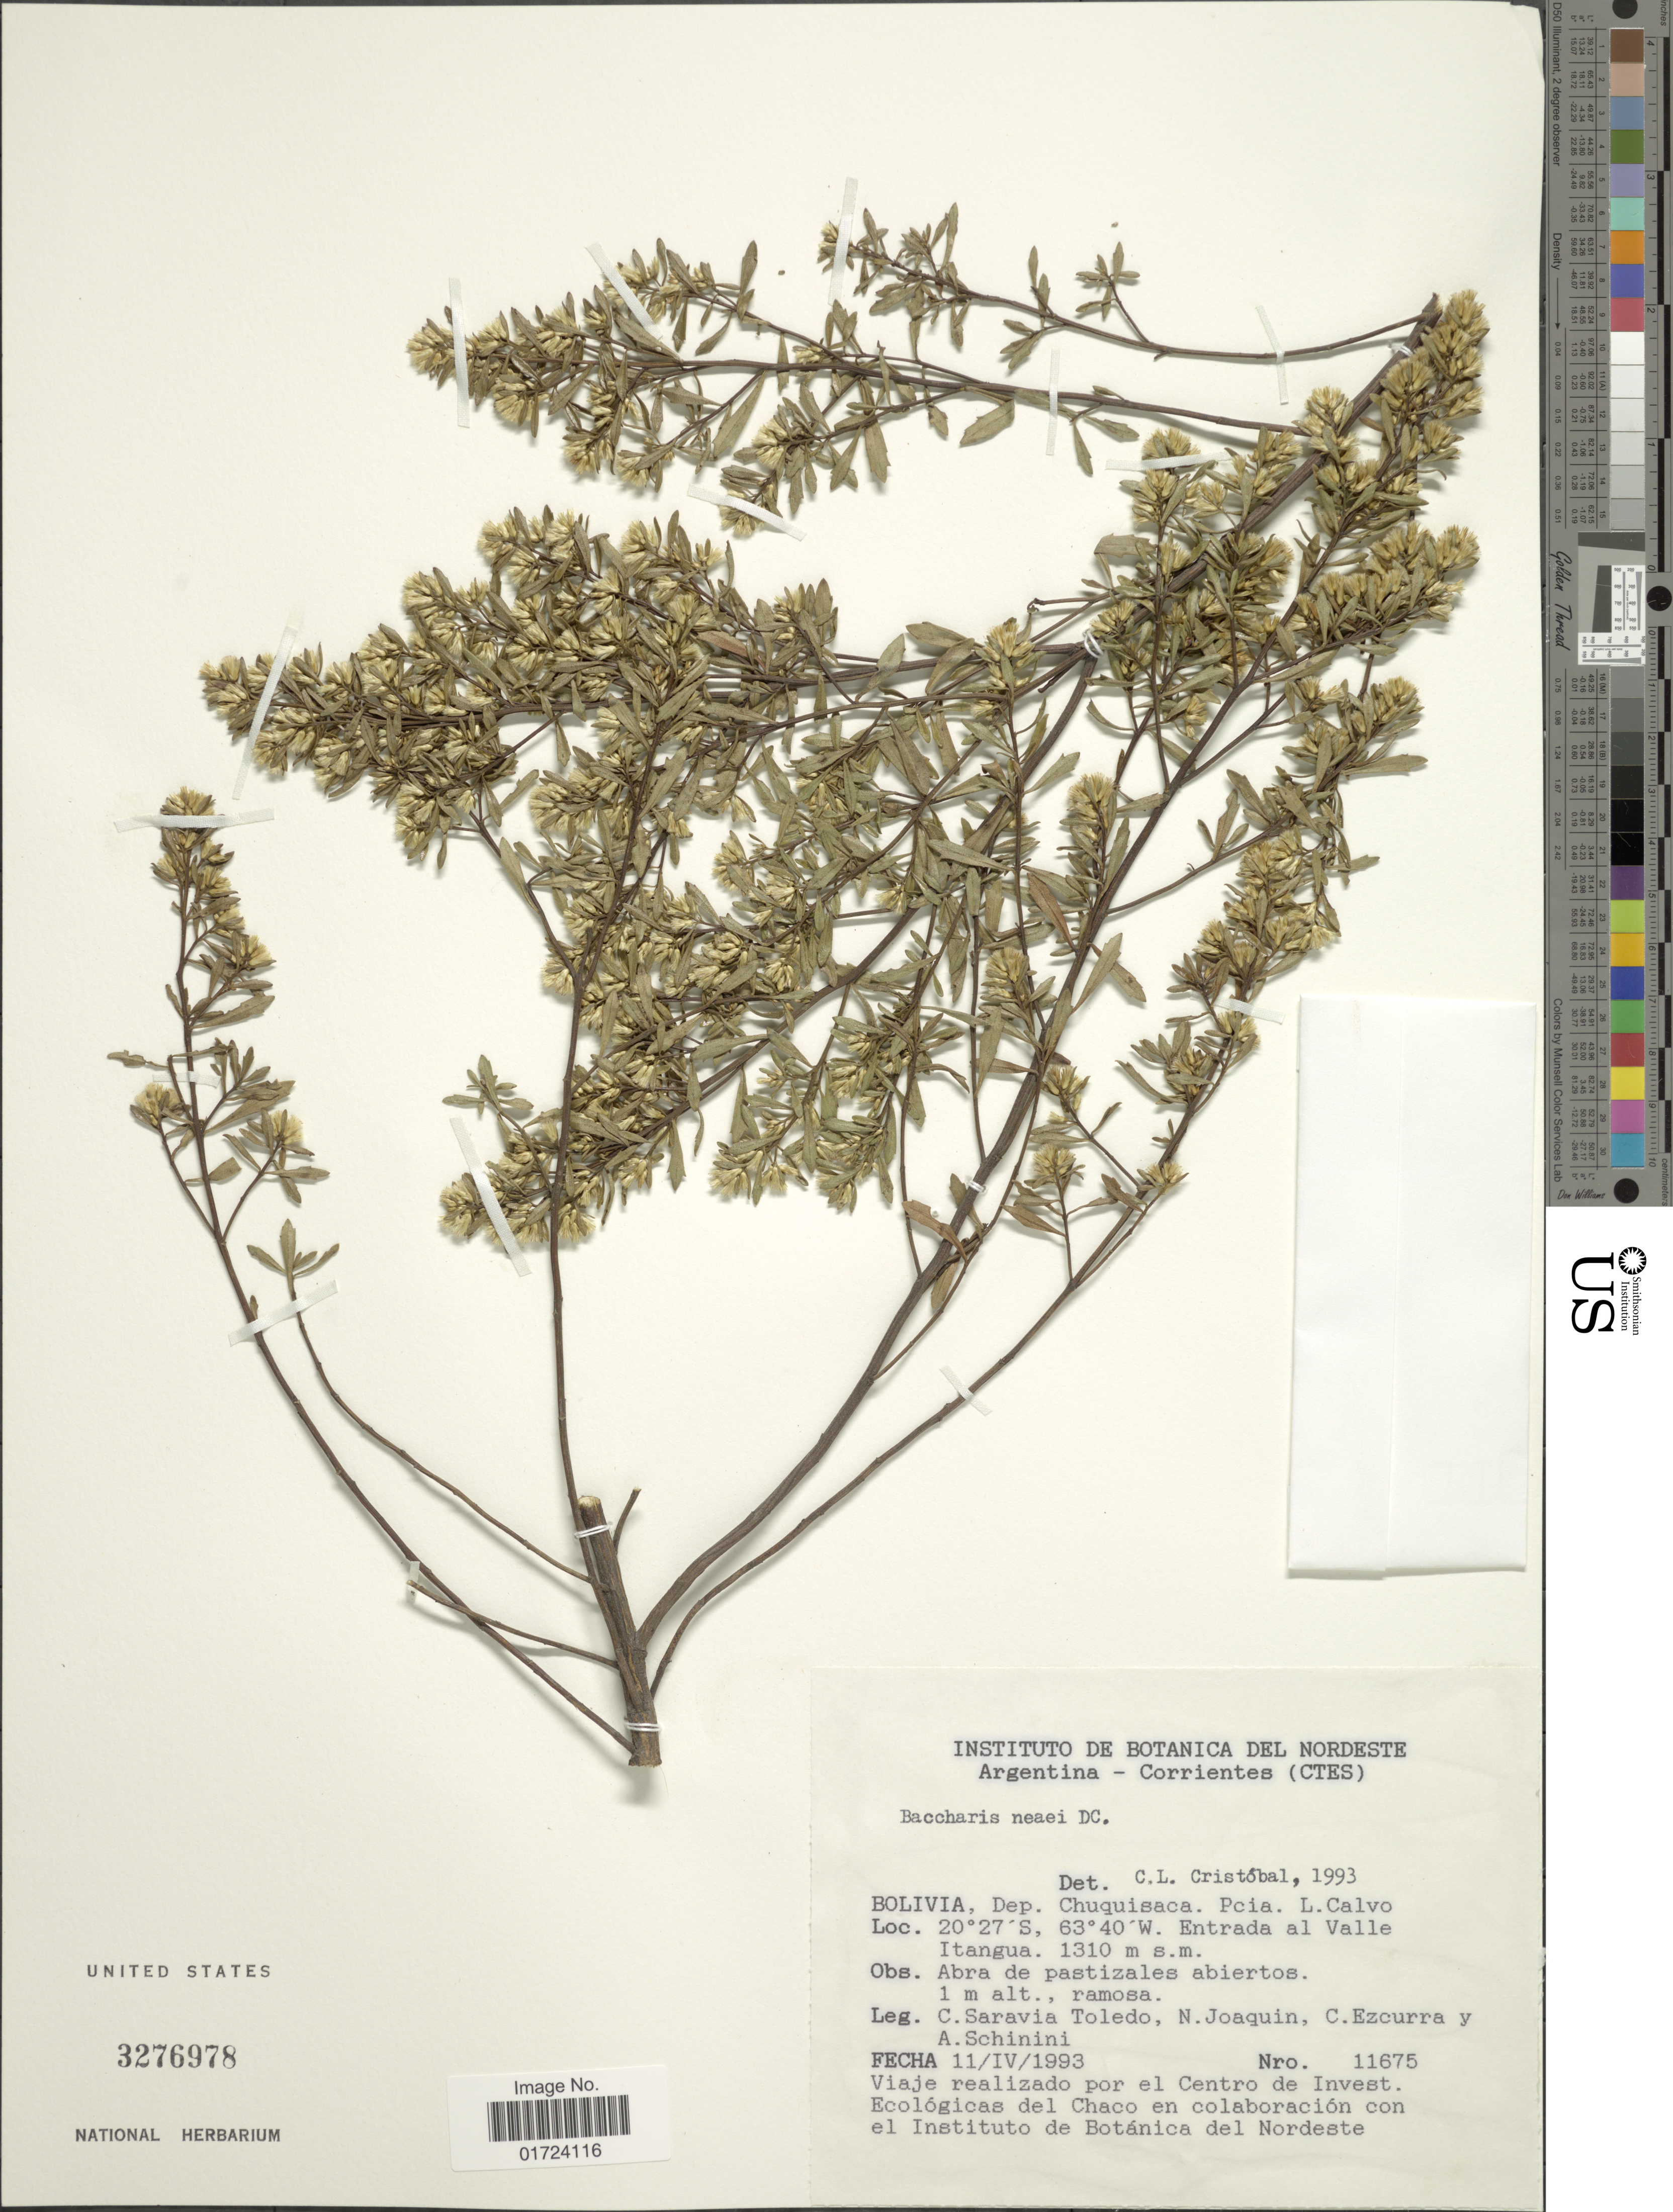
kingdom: Plantae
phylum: Tracheophyta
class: Magnoliopsida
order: Asterales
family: Asteraceae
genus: Baccharis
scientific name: Baccharis sp.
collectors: C. Saravia T., N. Joaquin, C. Ezcurra & A. Schinini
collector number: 11675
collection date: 1993-04-11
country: Bolivia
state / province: Chuquisaca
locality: Bolivia, Dep. Chuquisaca. Pcia. L. Calvo Entrada al Valle, Itangua.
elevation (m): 1310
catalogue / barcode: US 3276978